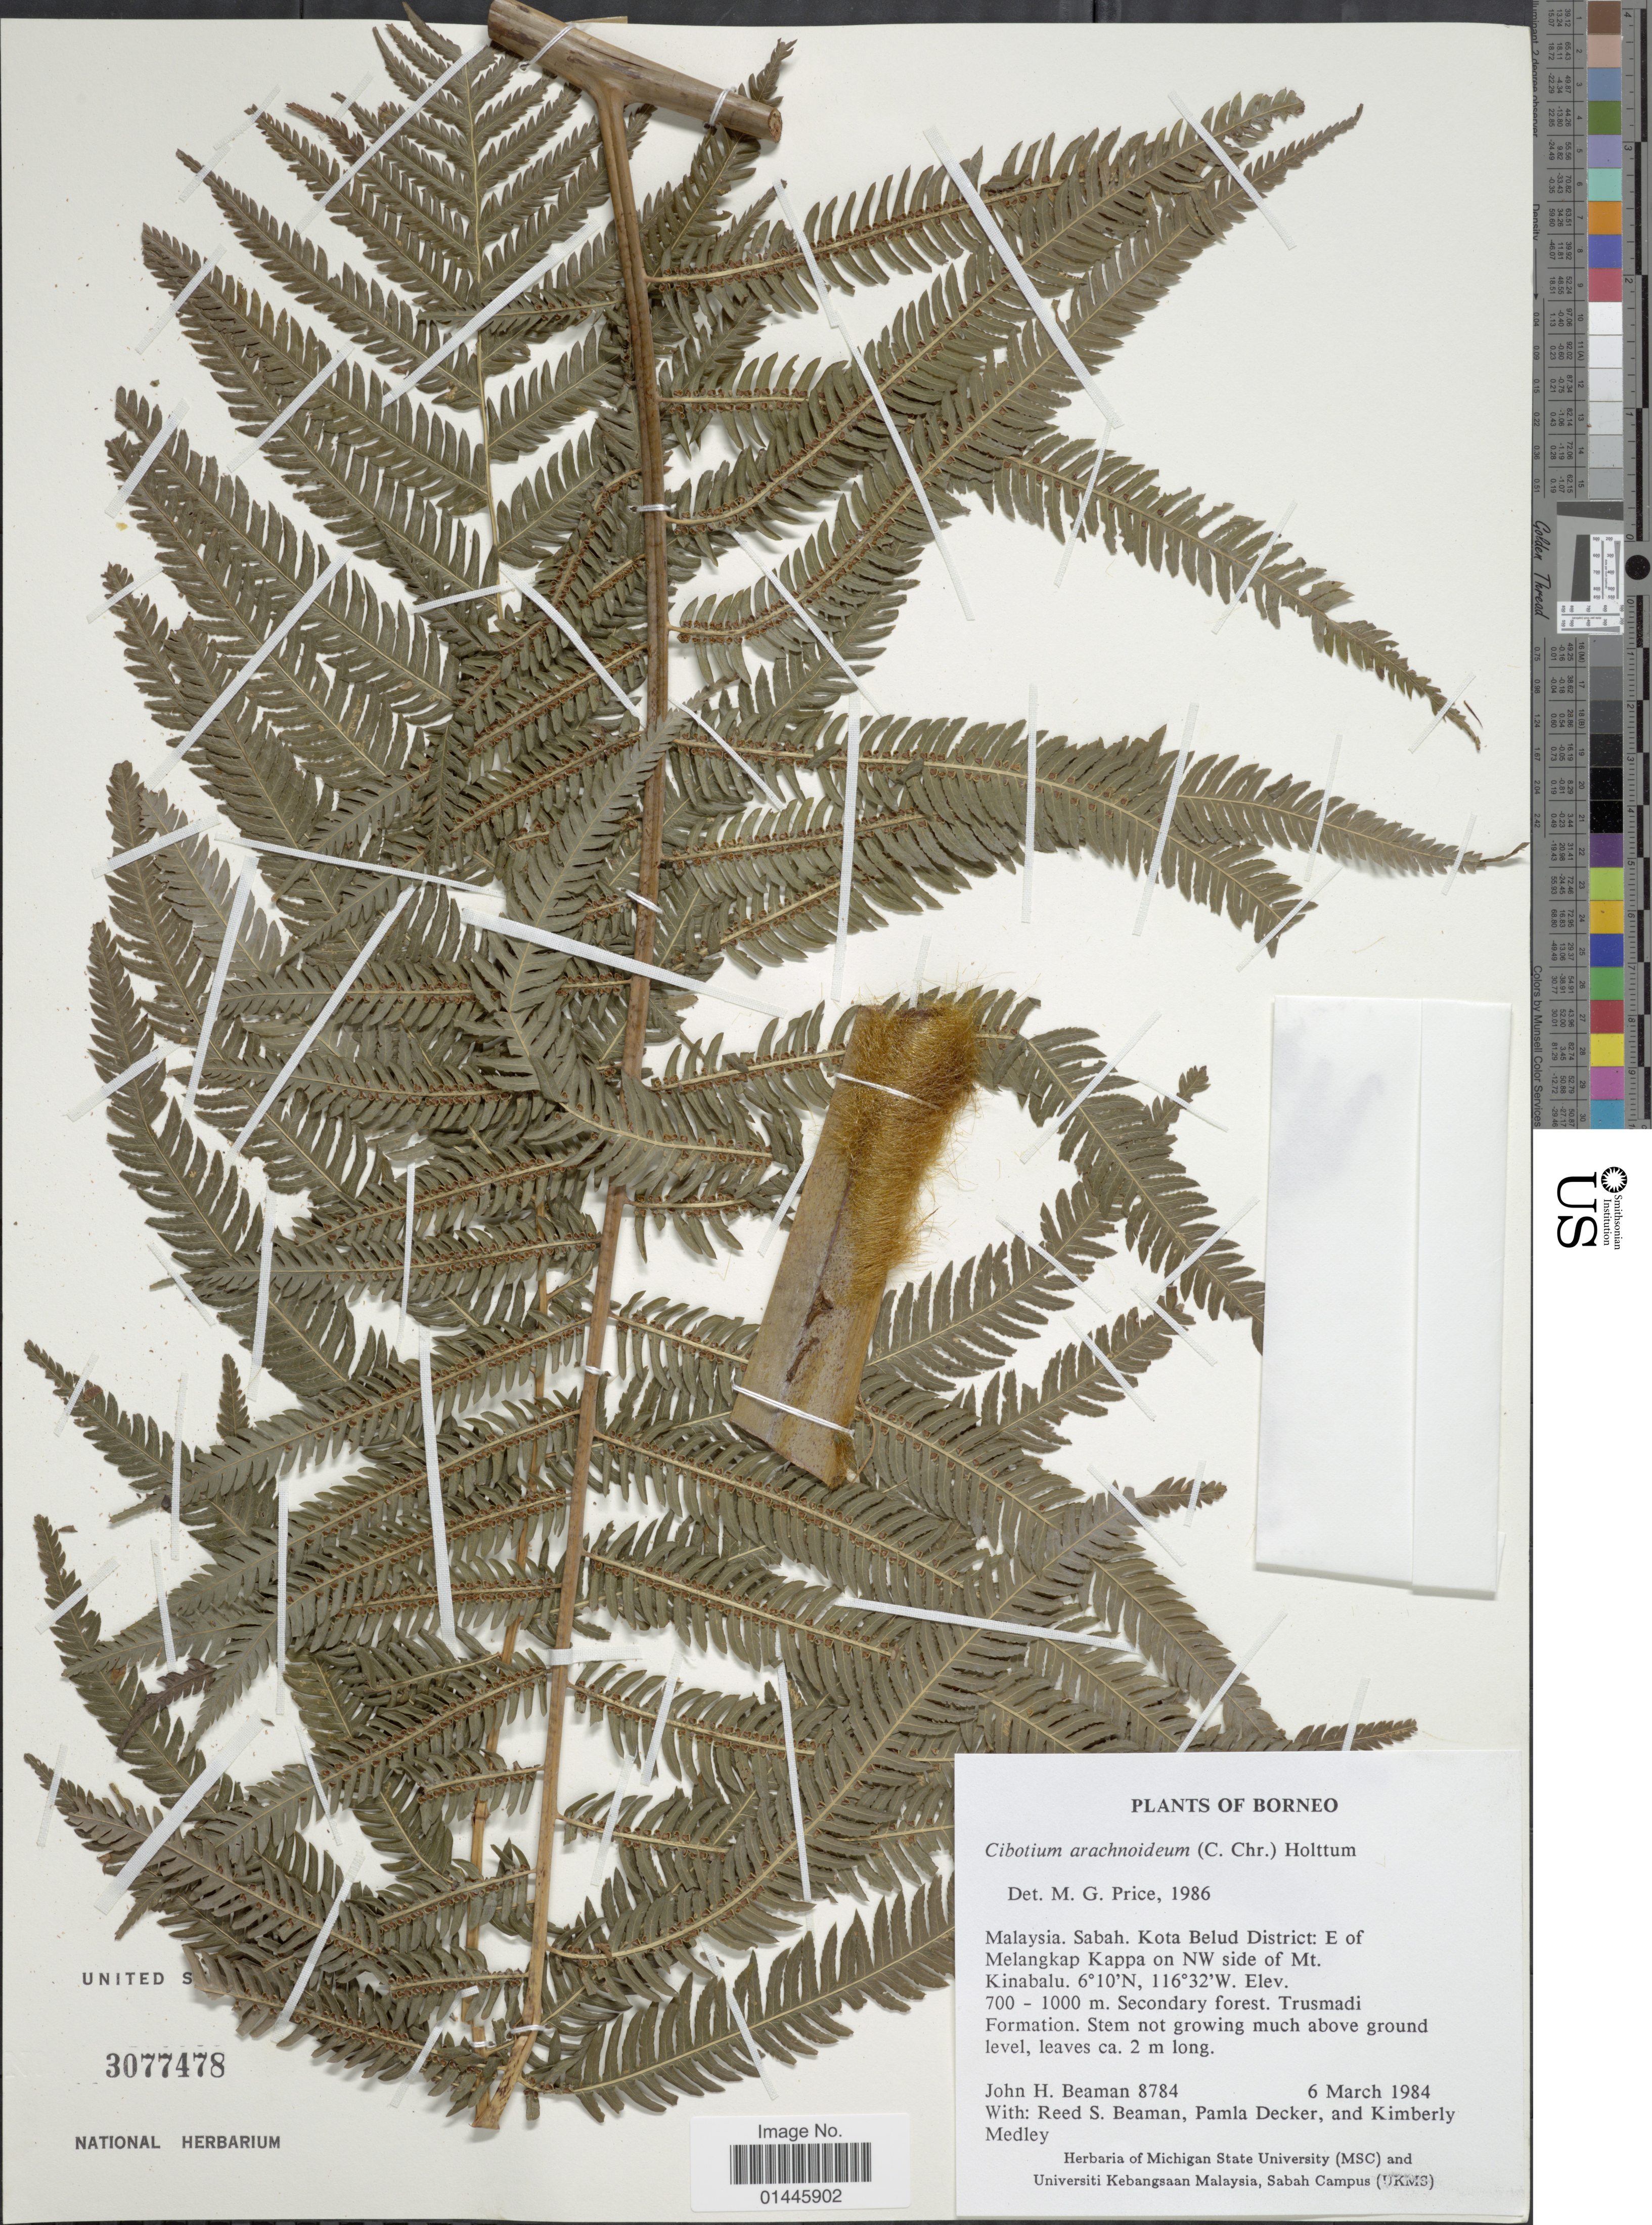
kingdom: Plantae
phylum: Tracheophyta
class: Polypodiopsida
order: Cyatheales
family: Cibotiaceae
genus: Cibotium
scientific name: Cibotium arachnoideum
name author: (C. Chr.) Holttum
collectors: J. H. Beaman, R. S. Beaman, P. Decker & K. Medley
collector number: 8784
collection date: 1984-03-06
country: Malaysia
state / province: Sabah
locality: Borneo, Kota Belud District: E of Melangkap Kappa on NW side of Mt. Kinabalu.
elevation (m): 700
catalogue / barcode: US 3077478